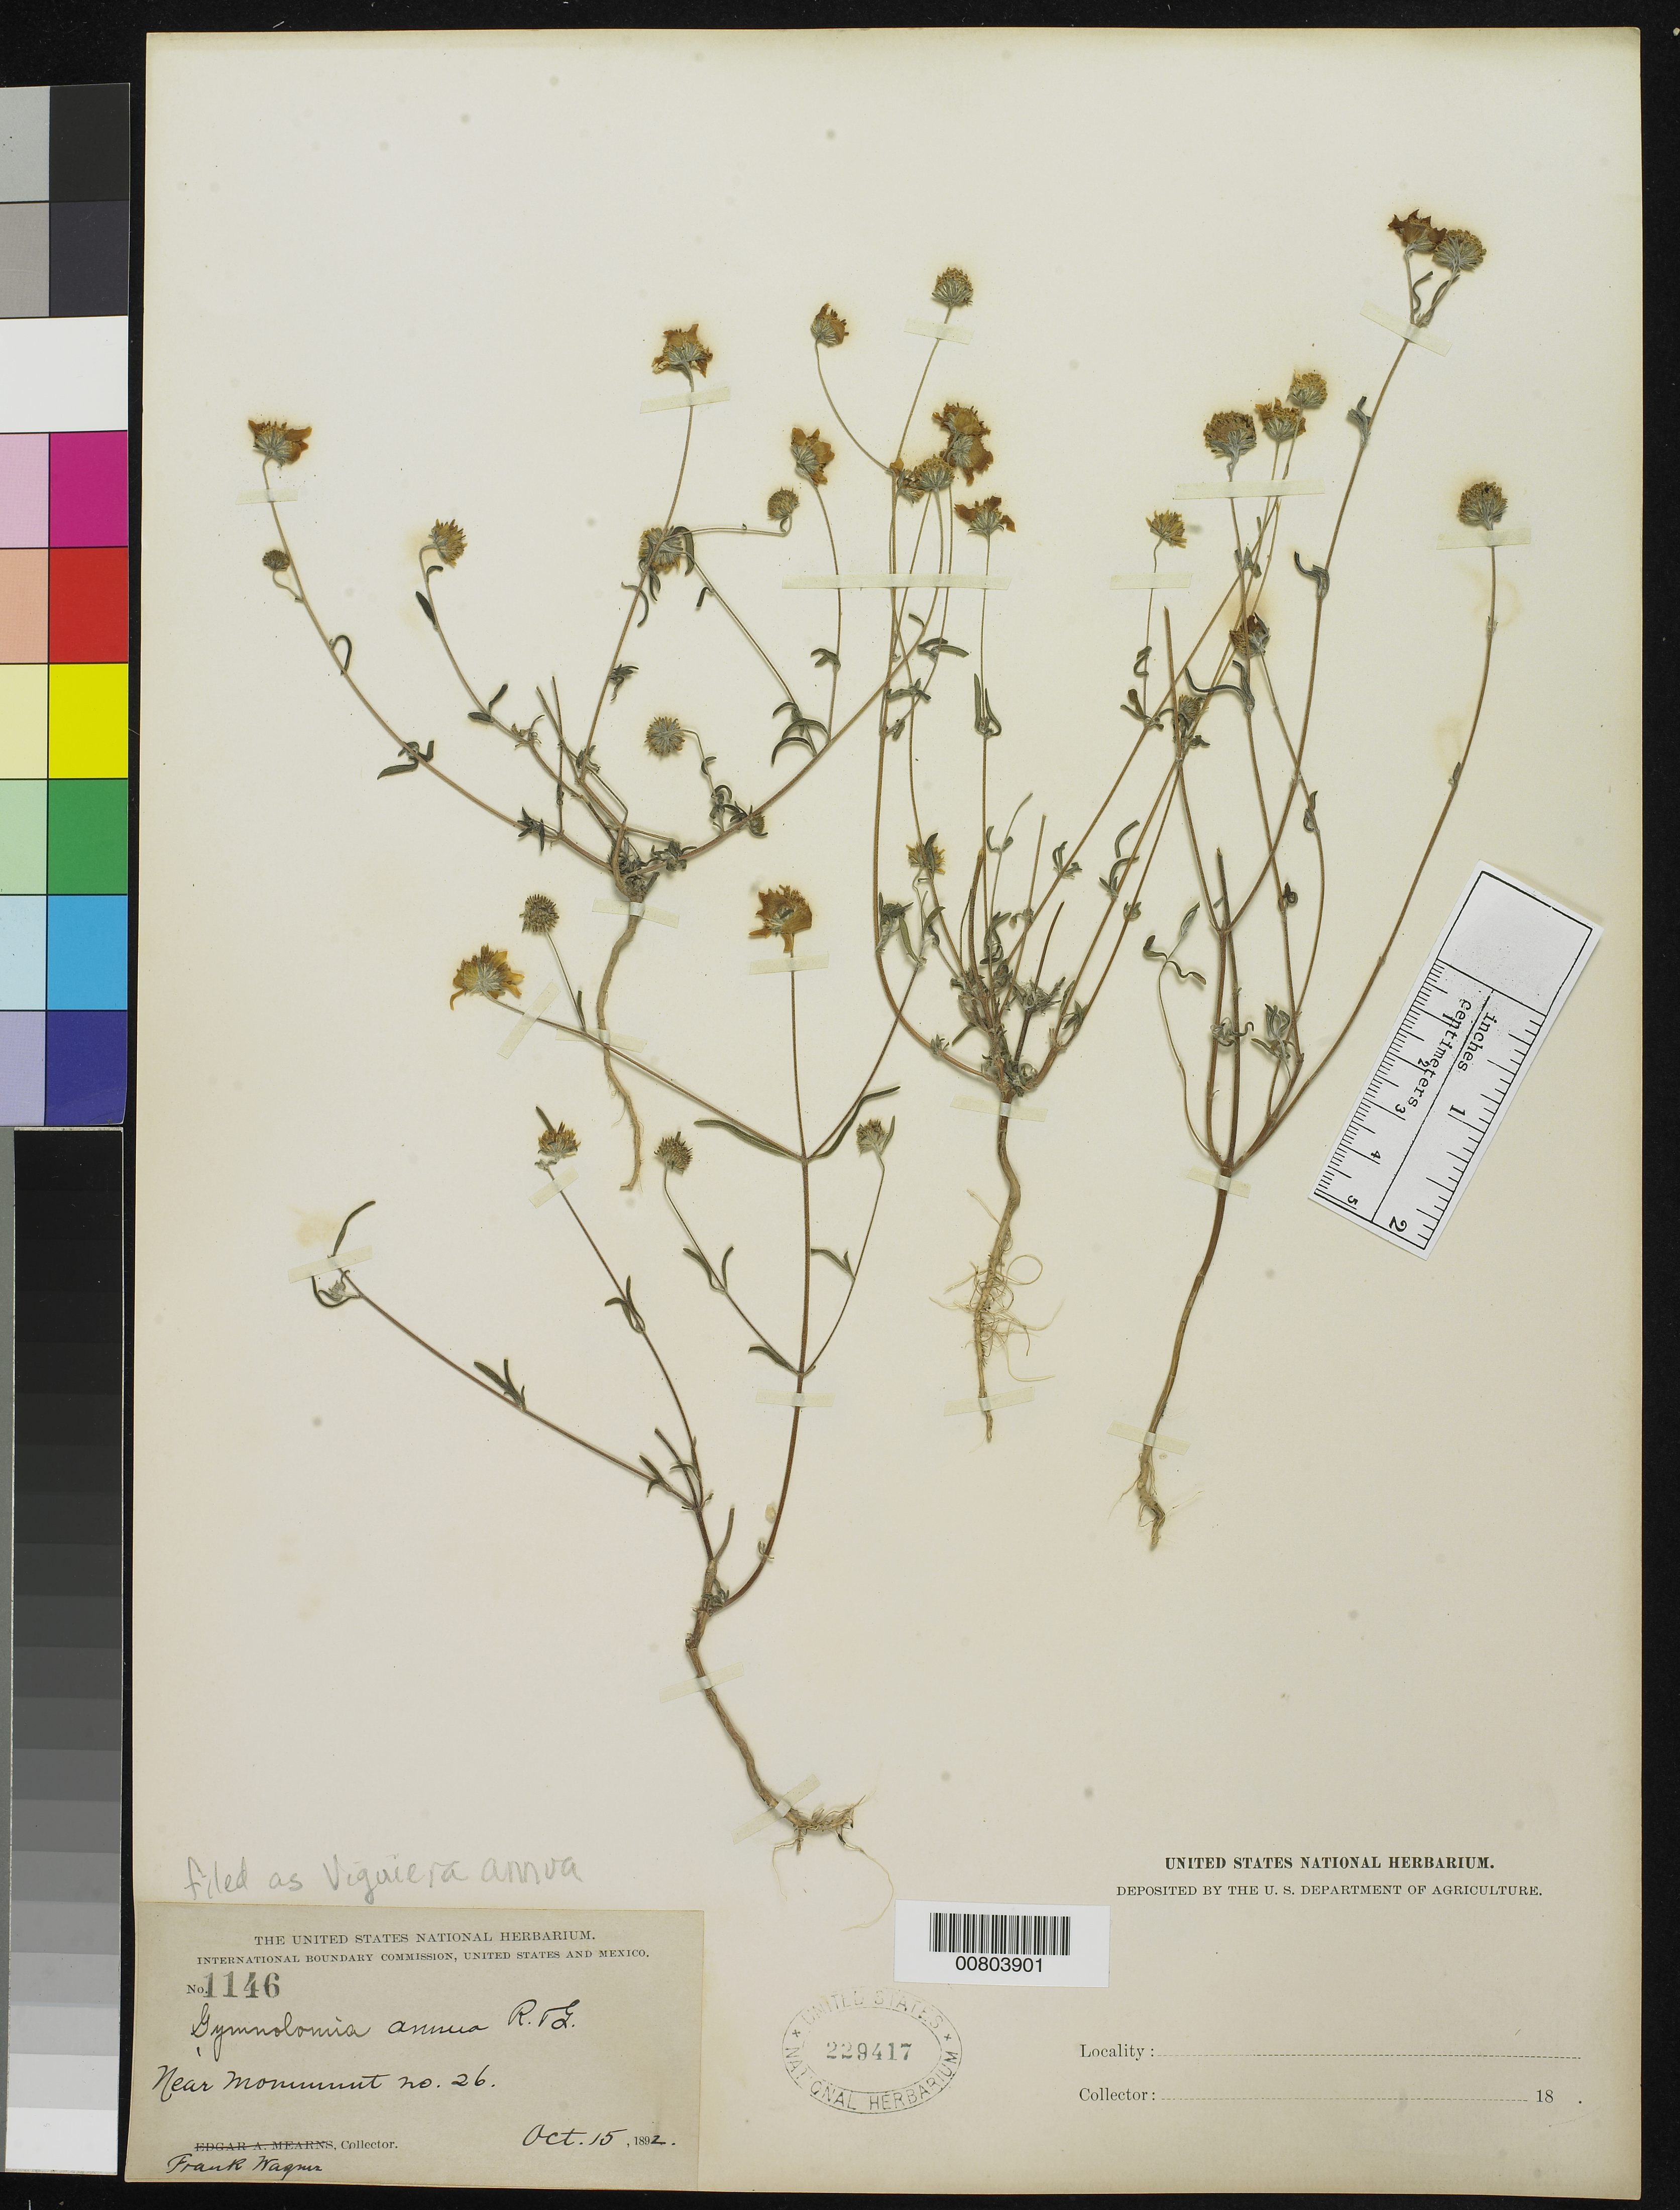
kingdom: Plantae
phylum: Tracheophyta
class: Magnoliopsida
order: Asterales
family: Asteraceae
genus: Viguiera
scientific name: Viguiera annua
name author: S.F. Blake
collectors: F. Wagner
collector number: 1146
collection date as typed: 15 Oct 1892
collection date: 1892-10-15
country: United States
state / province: Arizona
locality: Near monument no. 26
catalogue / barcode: US 229417